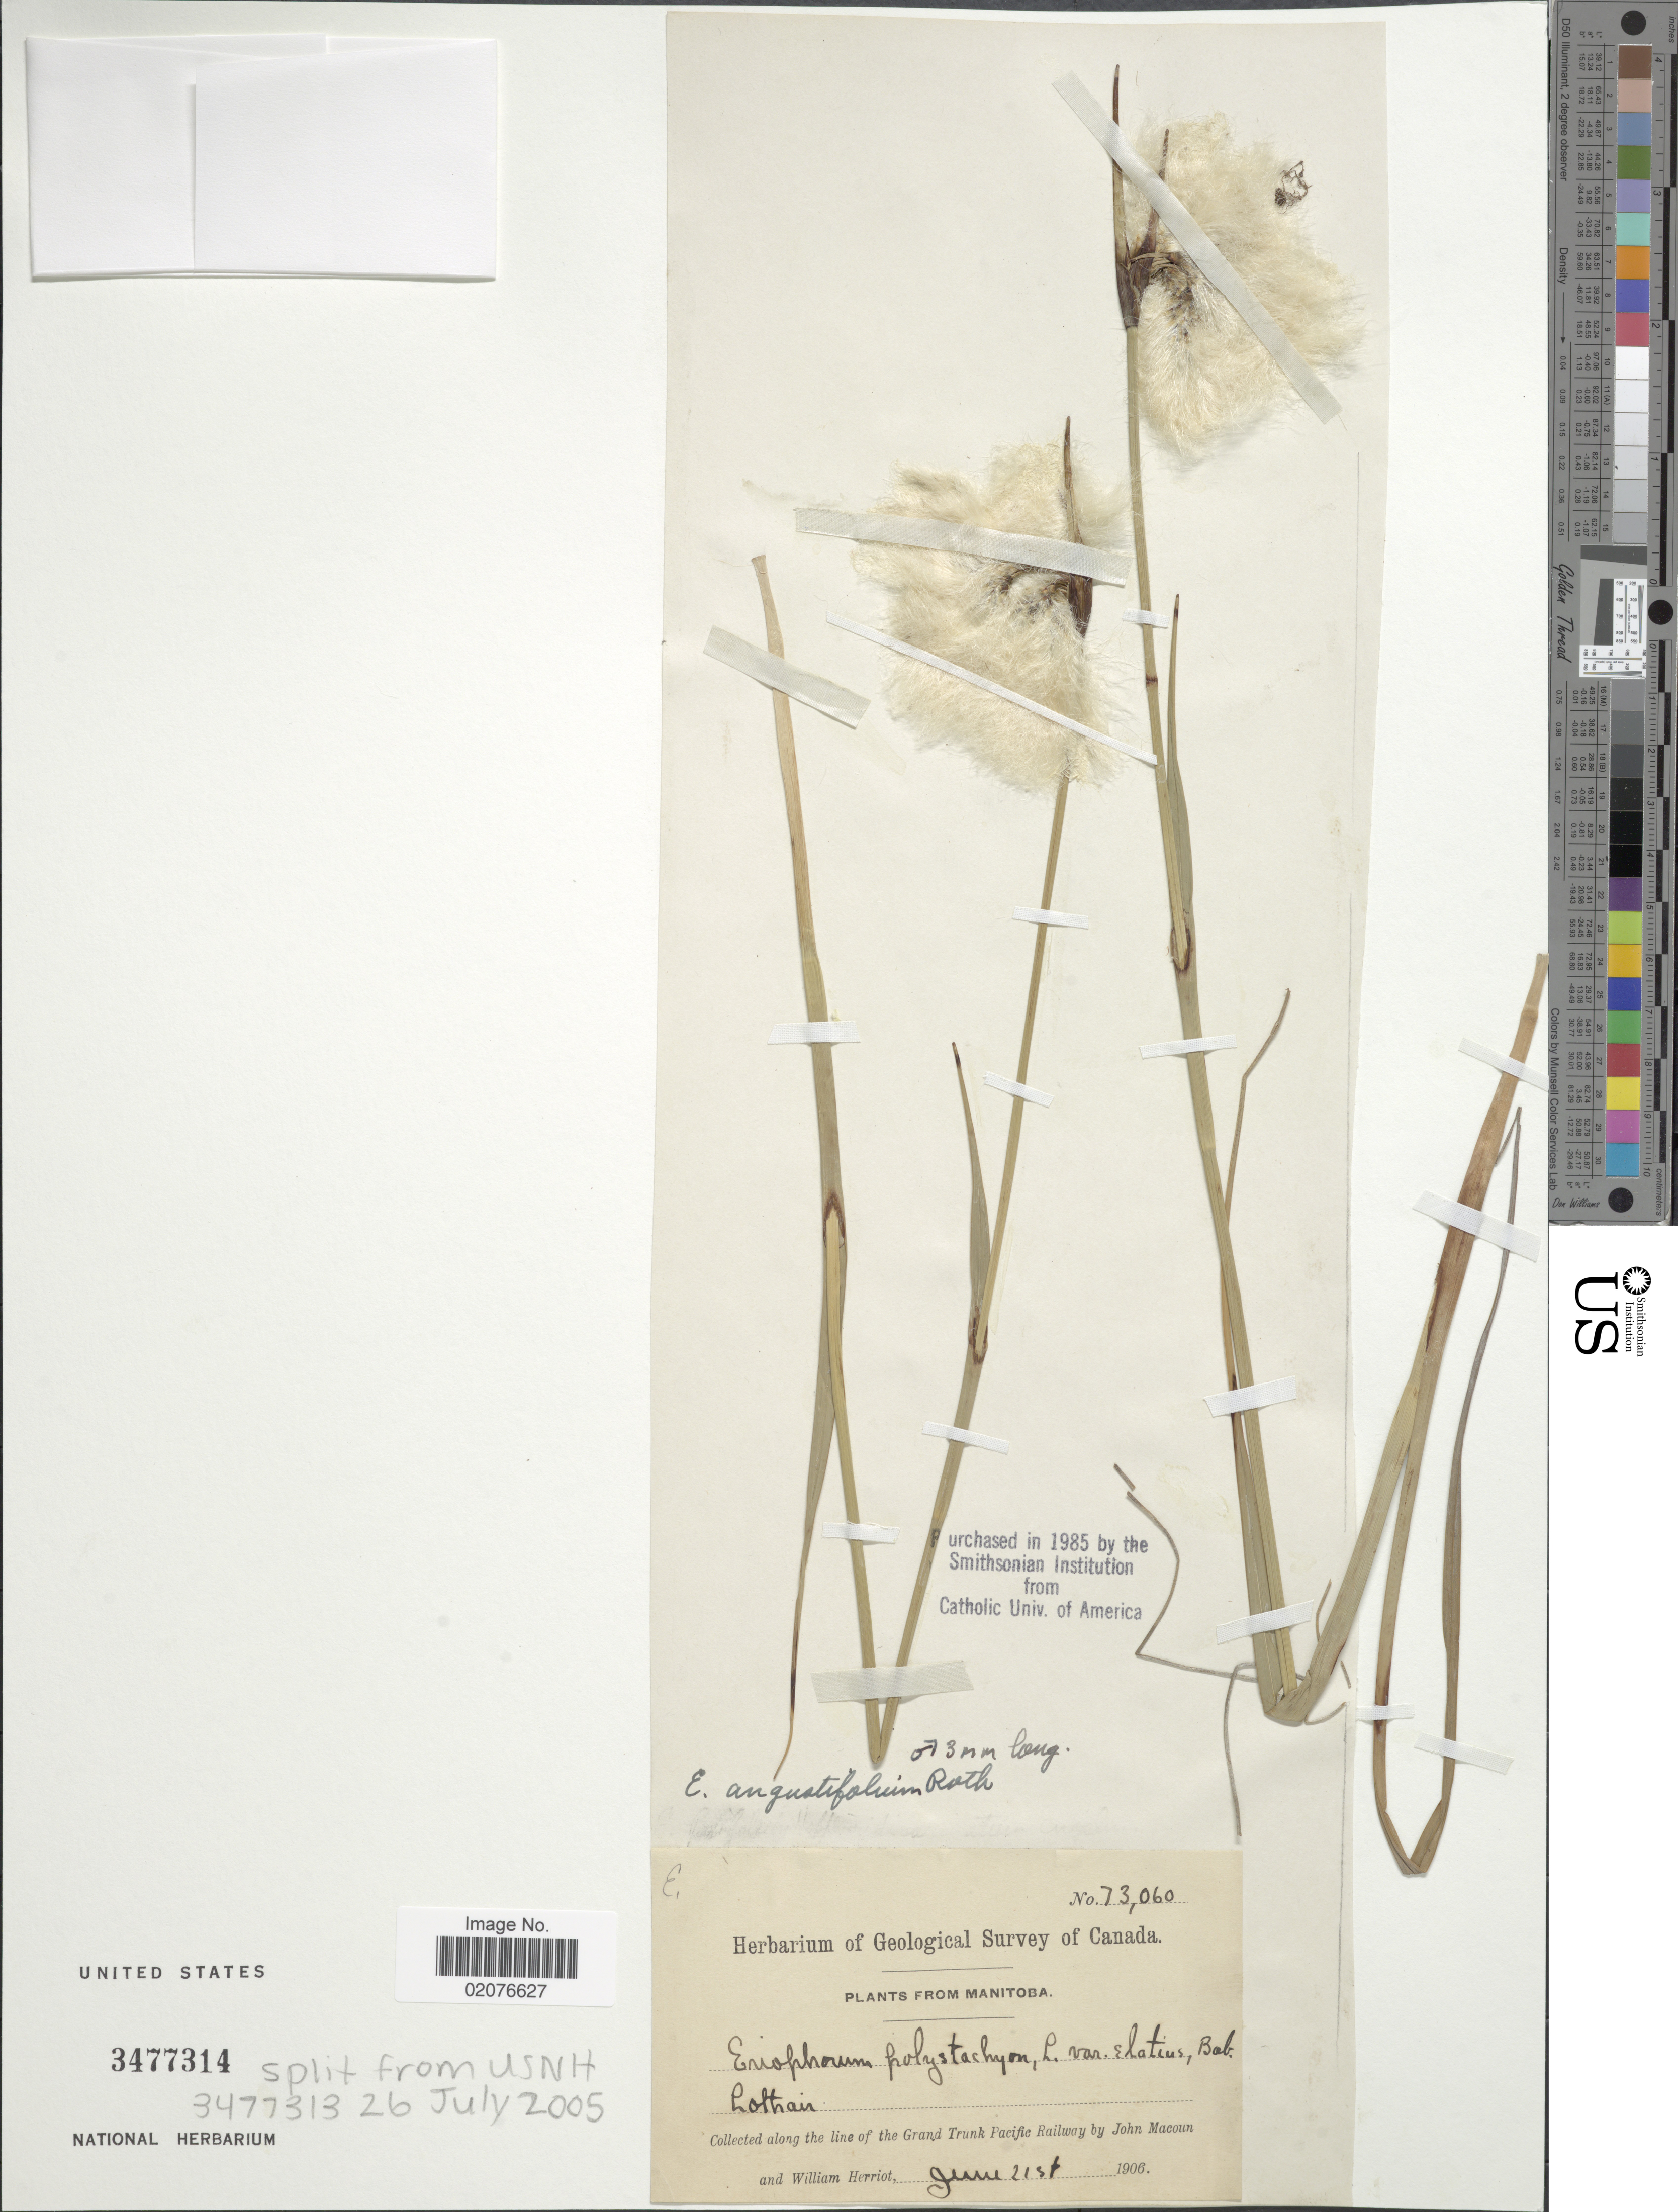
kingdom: Plantae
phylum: Tracheophyta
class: Liliopsida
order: Poales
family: Cyperaceae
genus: Eriophorum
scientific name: Eriophorum angustifolium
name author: Honck.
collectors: J. Macoun & W. Herriot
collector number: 73060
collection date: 1906-06-21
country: Canada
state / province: Manitoba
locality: Lothair, Along the line of the Grand Trunk Pacific Railway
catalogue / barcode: US 3477314